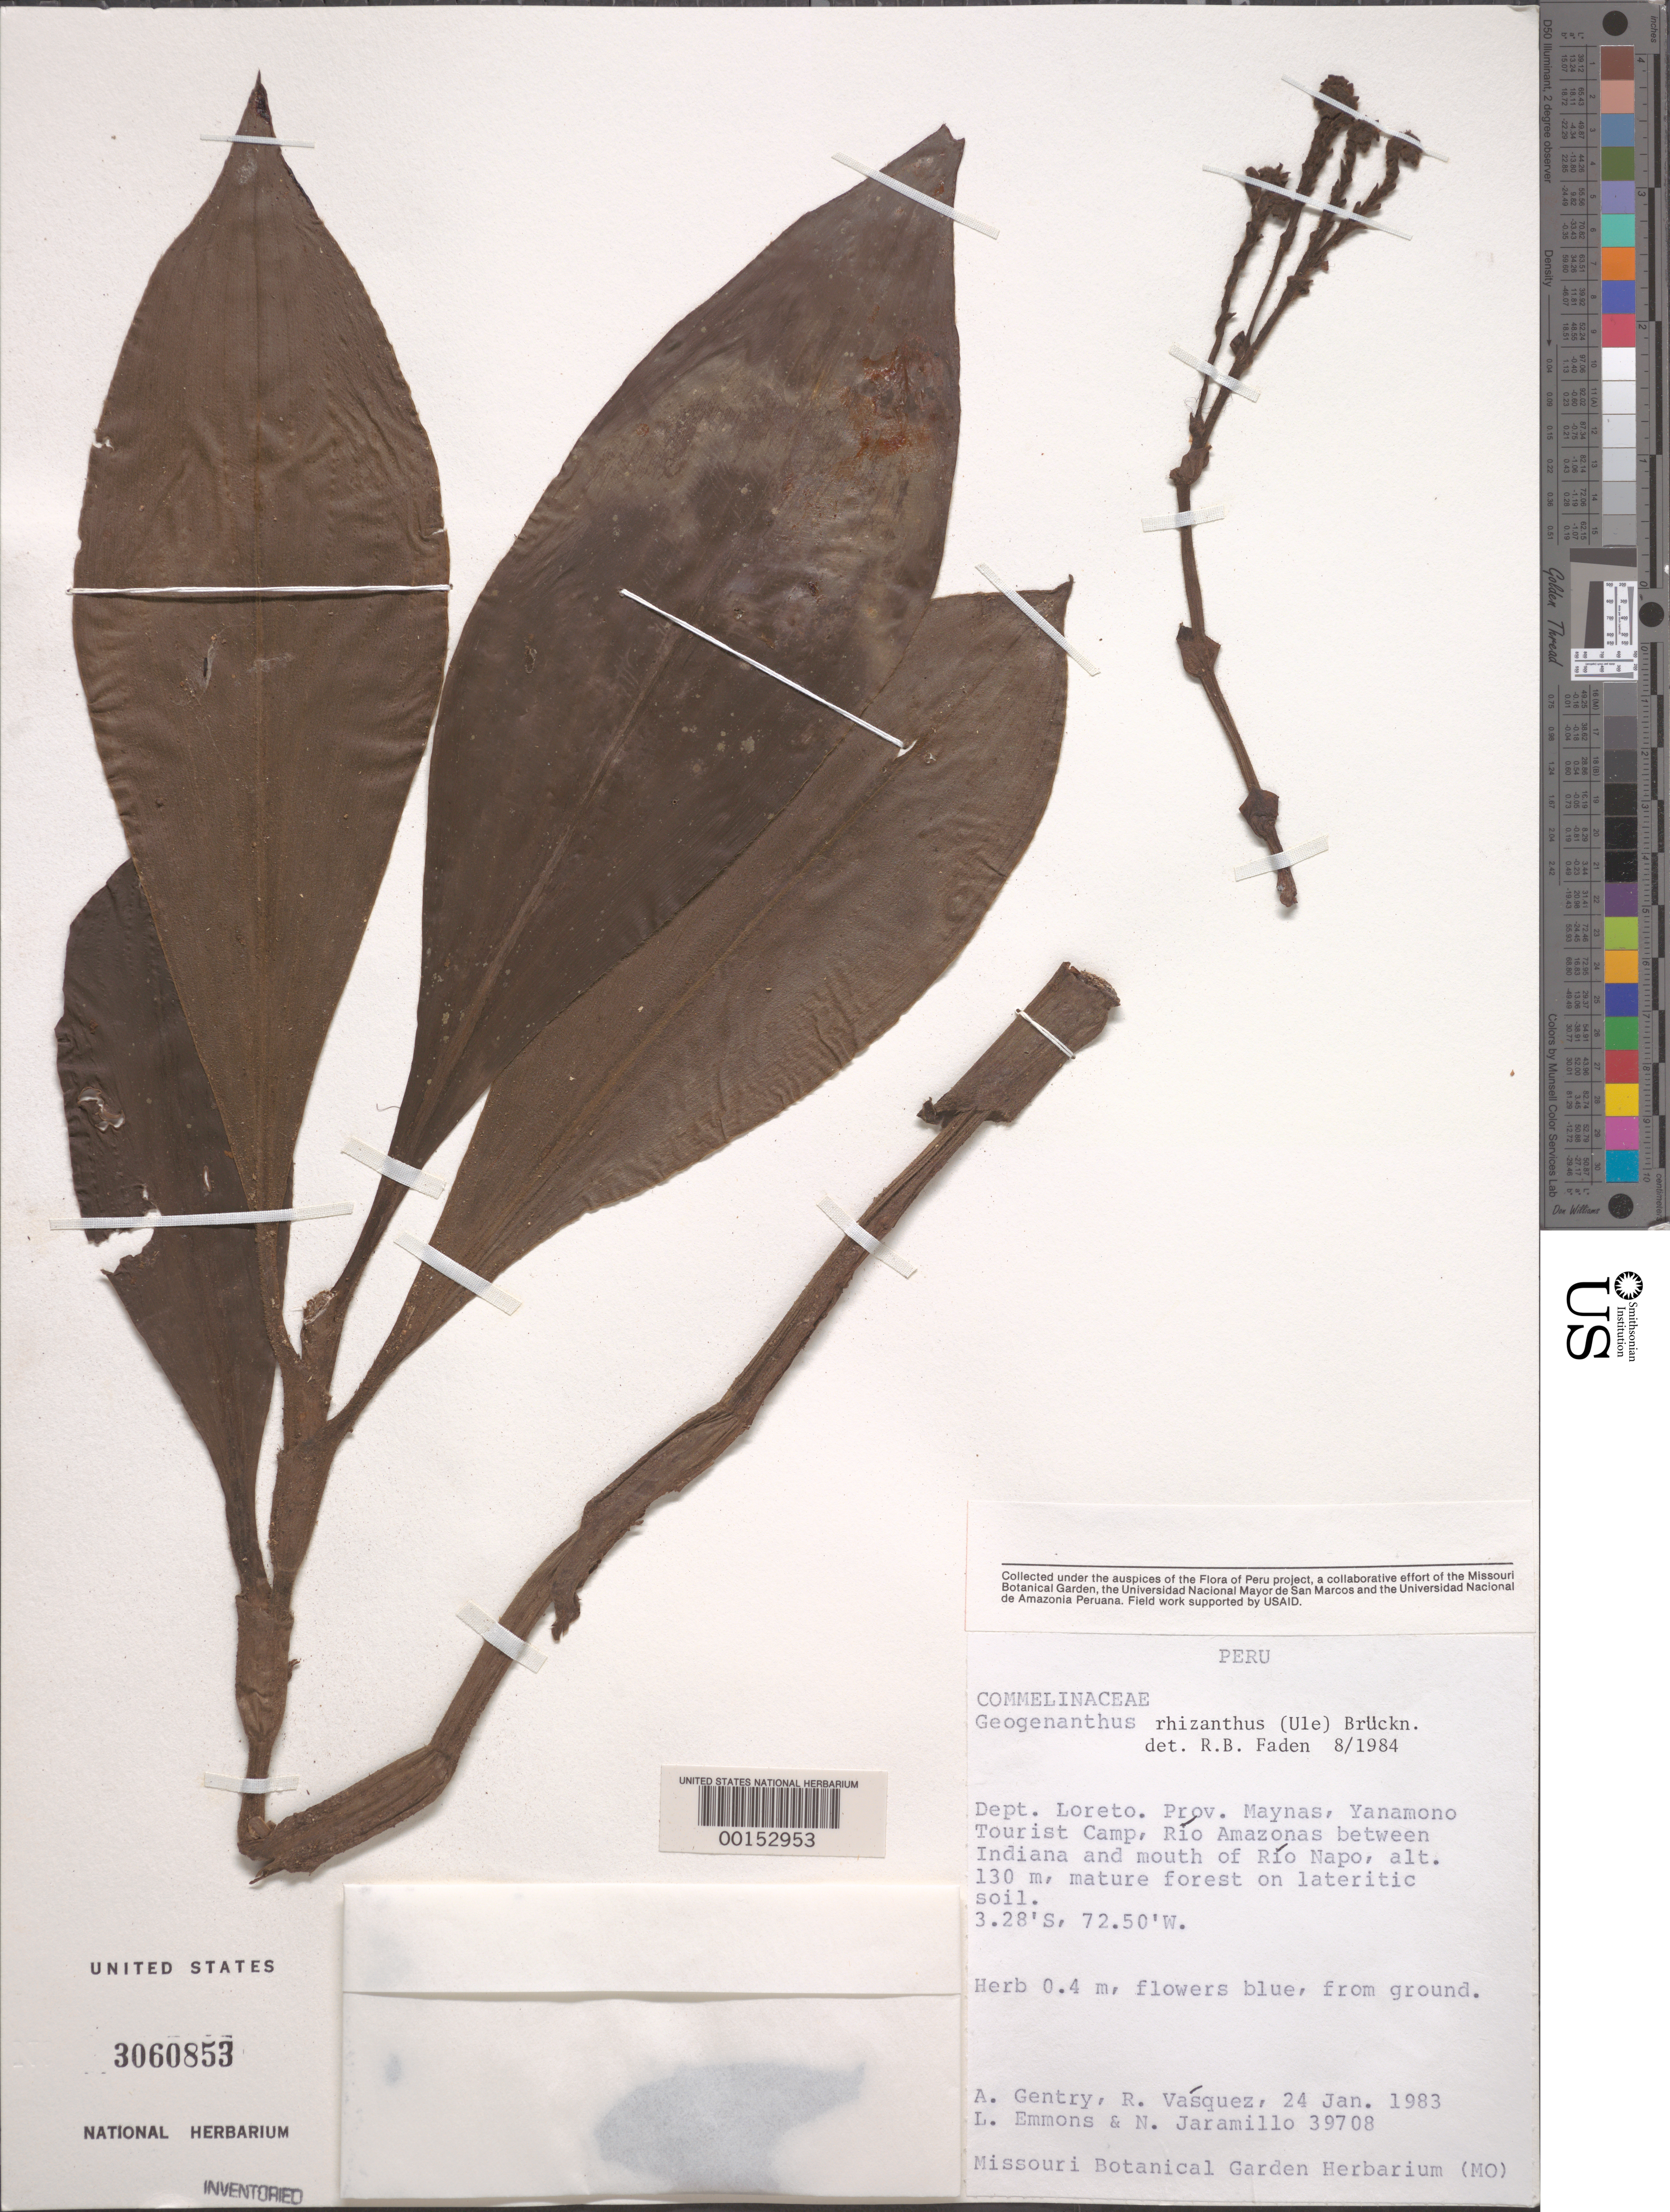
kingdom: Plantae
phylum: Tracheophyta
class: Liliopsida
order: Commelinales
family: Commelinaceae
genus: Geogenanthus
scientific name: Geogenanthus rhizanthus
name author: (Ule) G. Brückn.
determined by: Faden, Robert B., (US), Smithsonian Institution - National Museum of Natural History (UNITED STATES)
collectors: A. H. Gentry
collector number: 39708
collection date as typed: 24 Jan 1983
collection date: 1983-01-24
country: Peru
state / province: Loreto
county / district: Maynas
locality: Yanamono tourist camp, rio amazonas between indiana and mouth of rio napo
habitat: Lateritic soil, mature forest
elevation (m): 130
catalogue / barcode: US 3060853